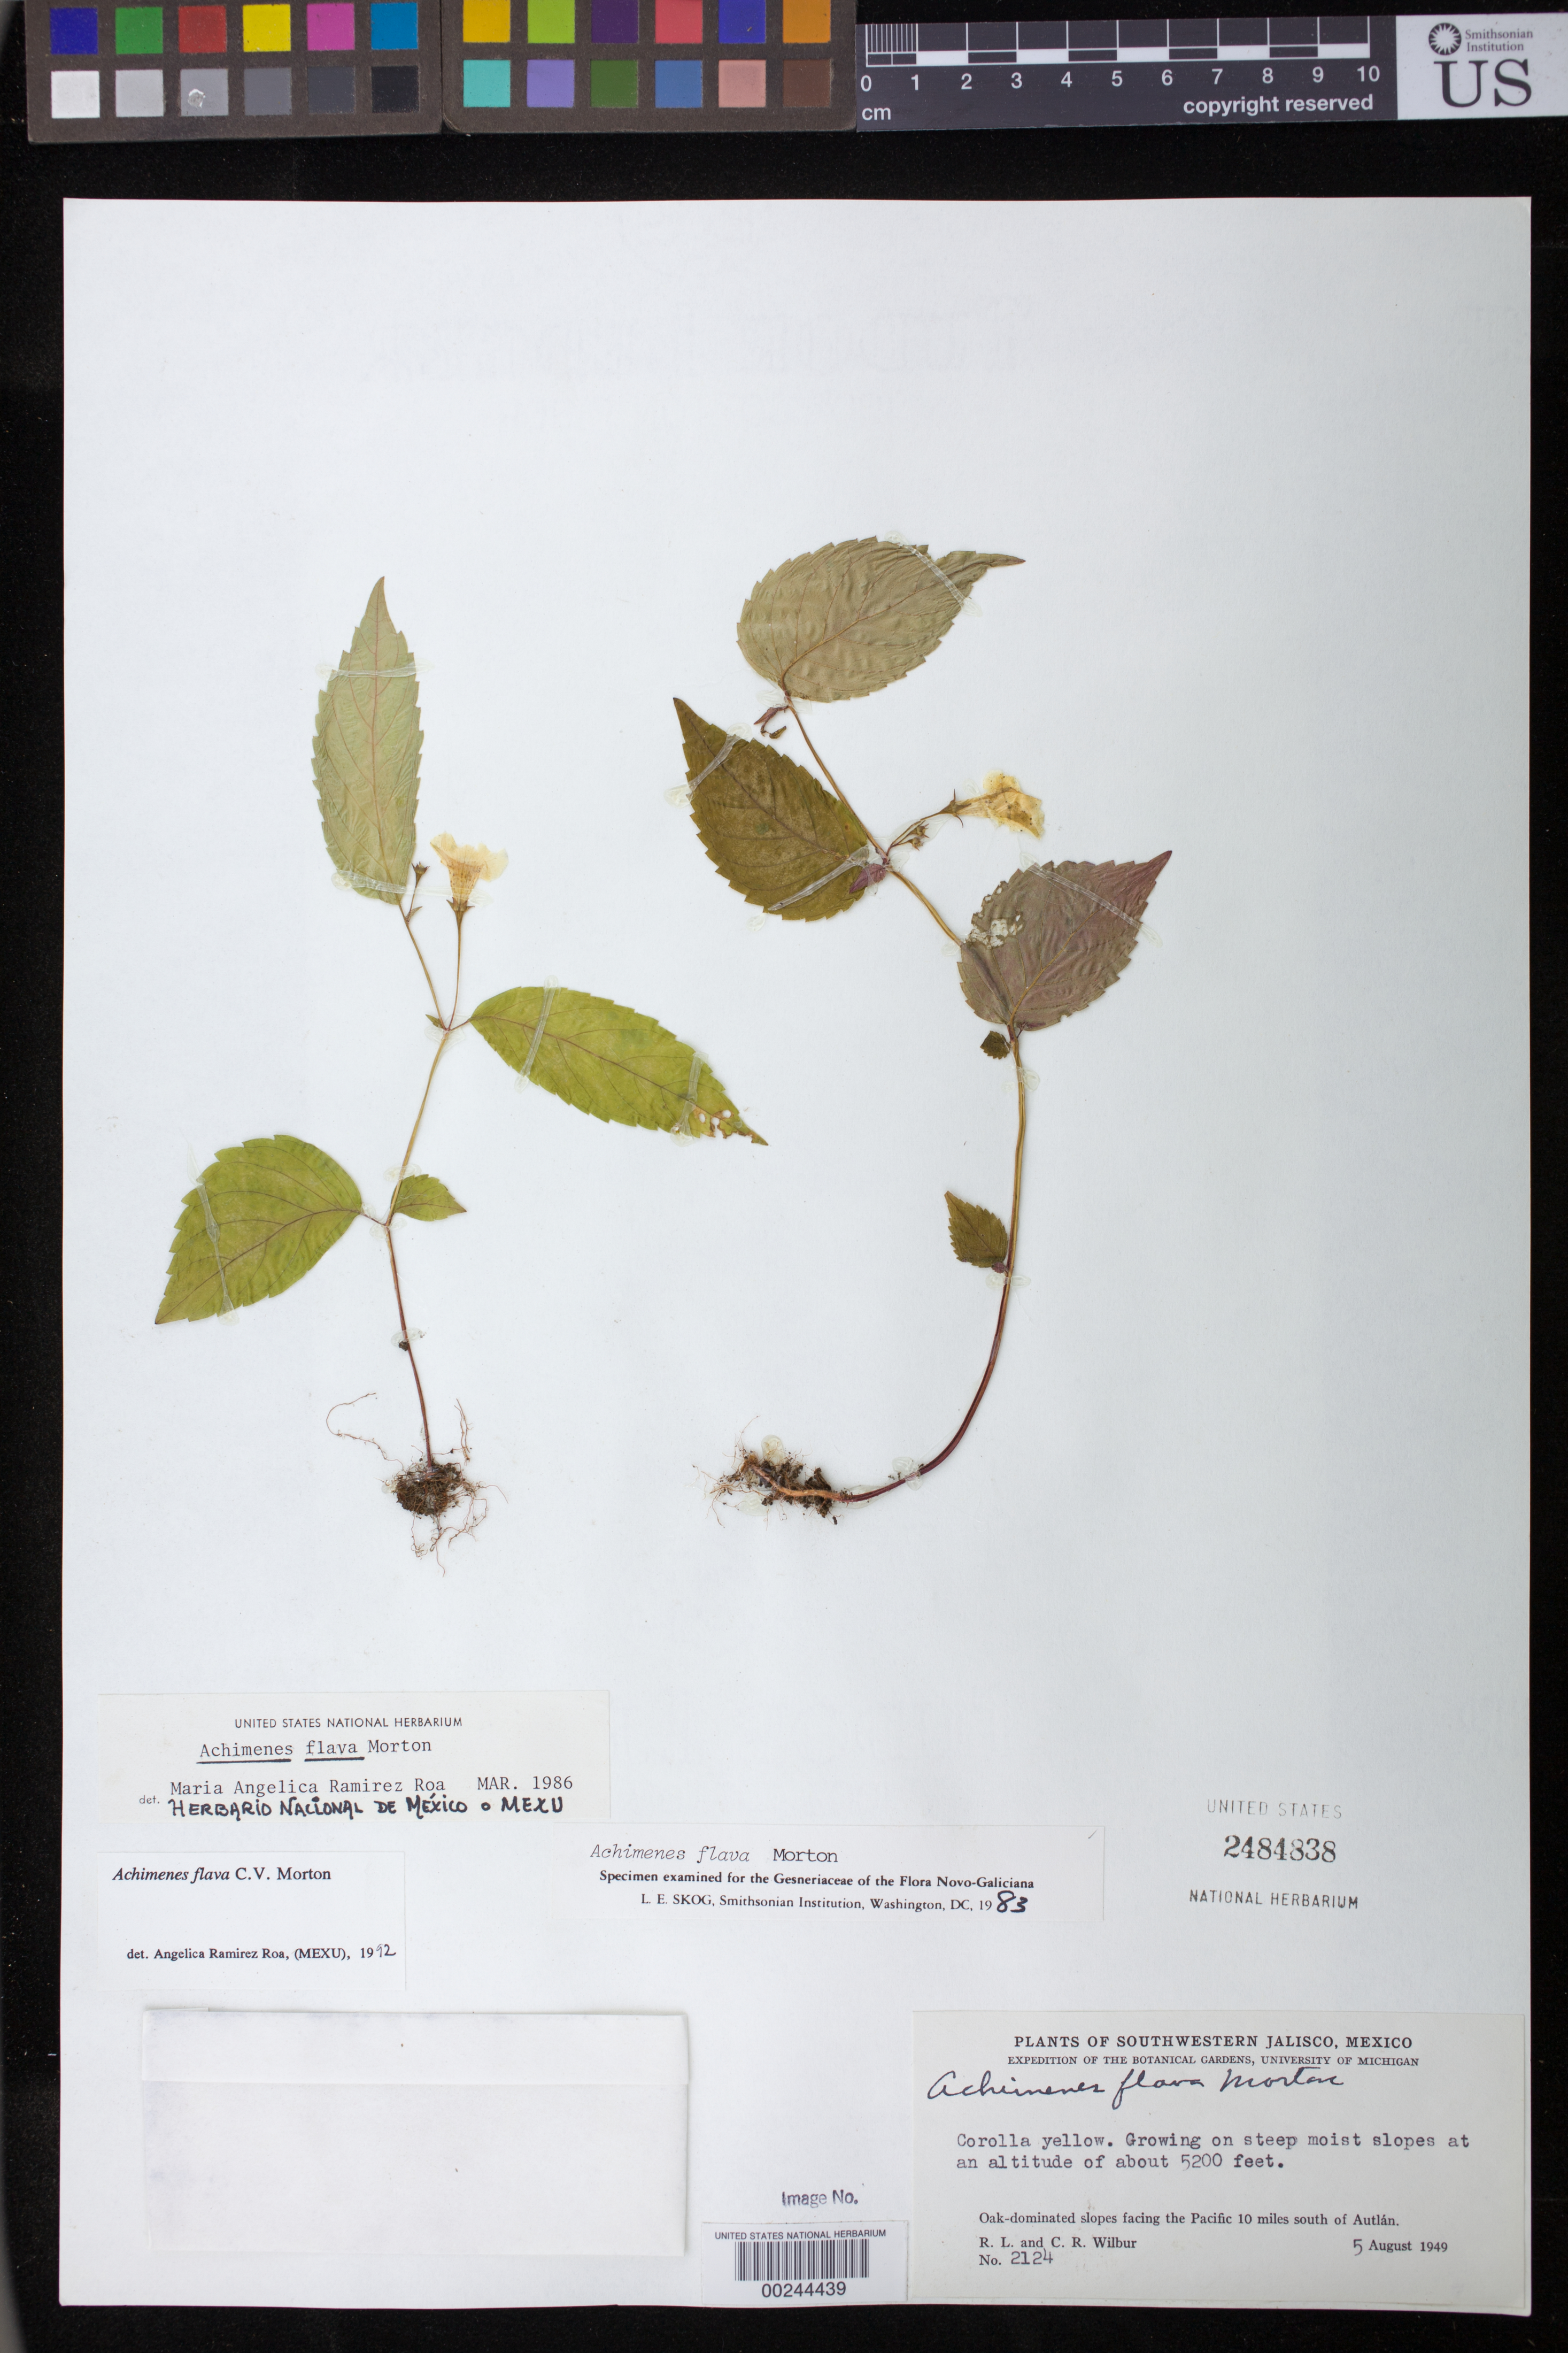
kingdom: Plantae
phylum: Tracheophyta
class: Magnoliopsida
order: Lamiales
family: Gesneriaceae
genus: Achimenes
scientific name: Achimenes flava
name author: C.V. Morton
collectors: R. L. Wilbur & C. Wilbur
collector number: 2124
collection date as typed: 05 Aug 1949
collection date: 1949-08-05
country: Mexico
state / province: Jalisco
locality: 10 mi S of Autlan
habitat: Oak-dominated slopes facing the Pacific, growing on steep moist slopes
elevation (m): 1585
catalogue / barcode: US 2484838